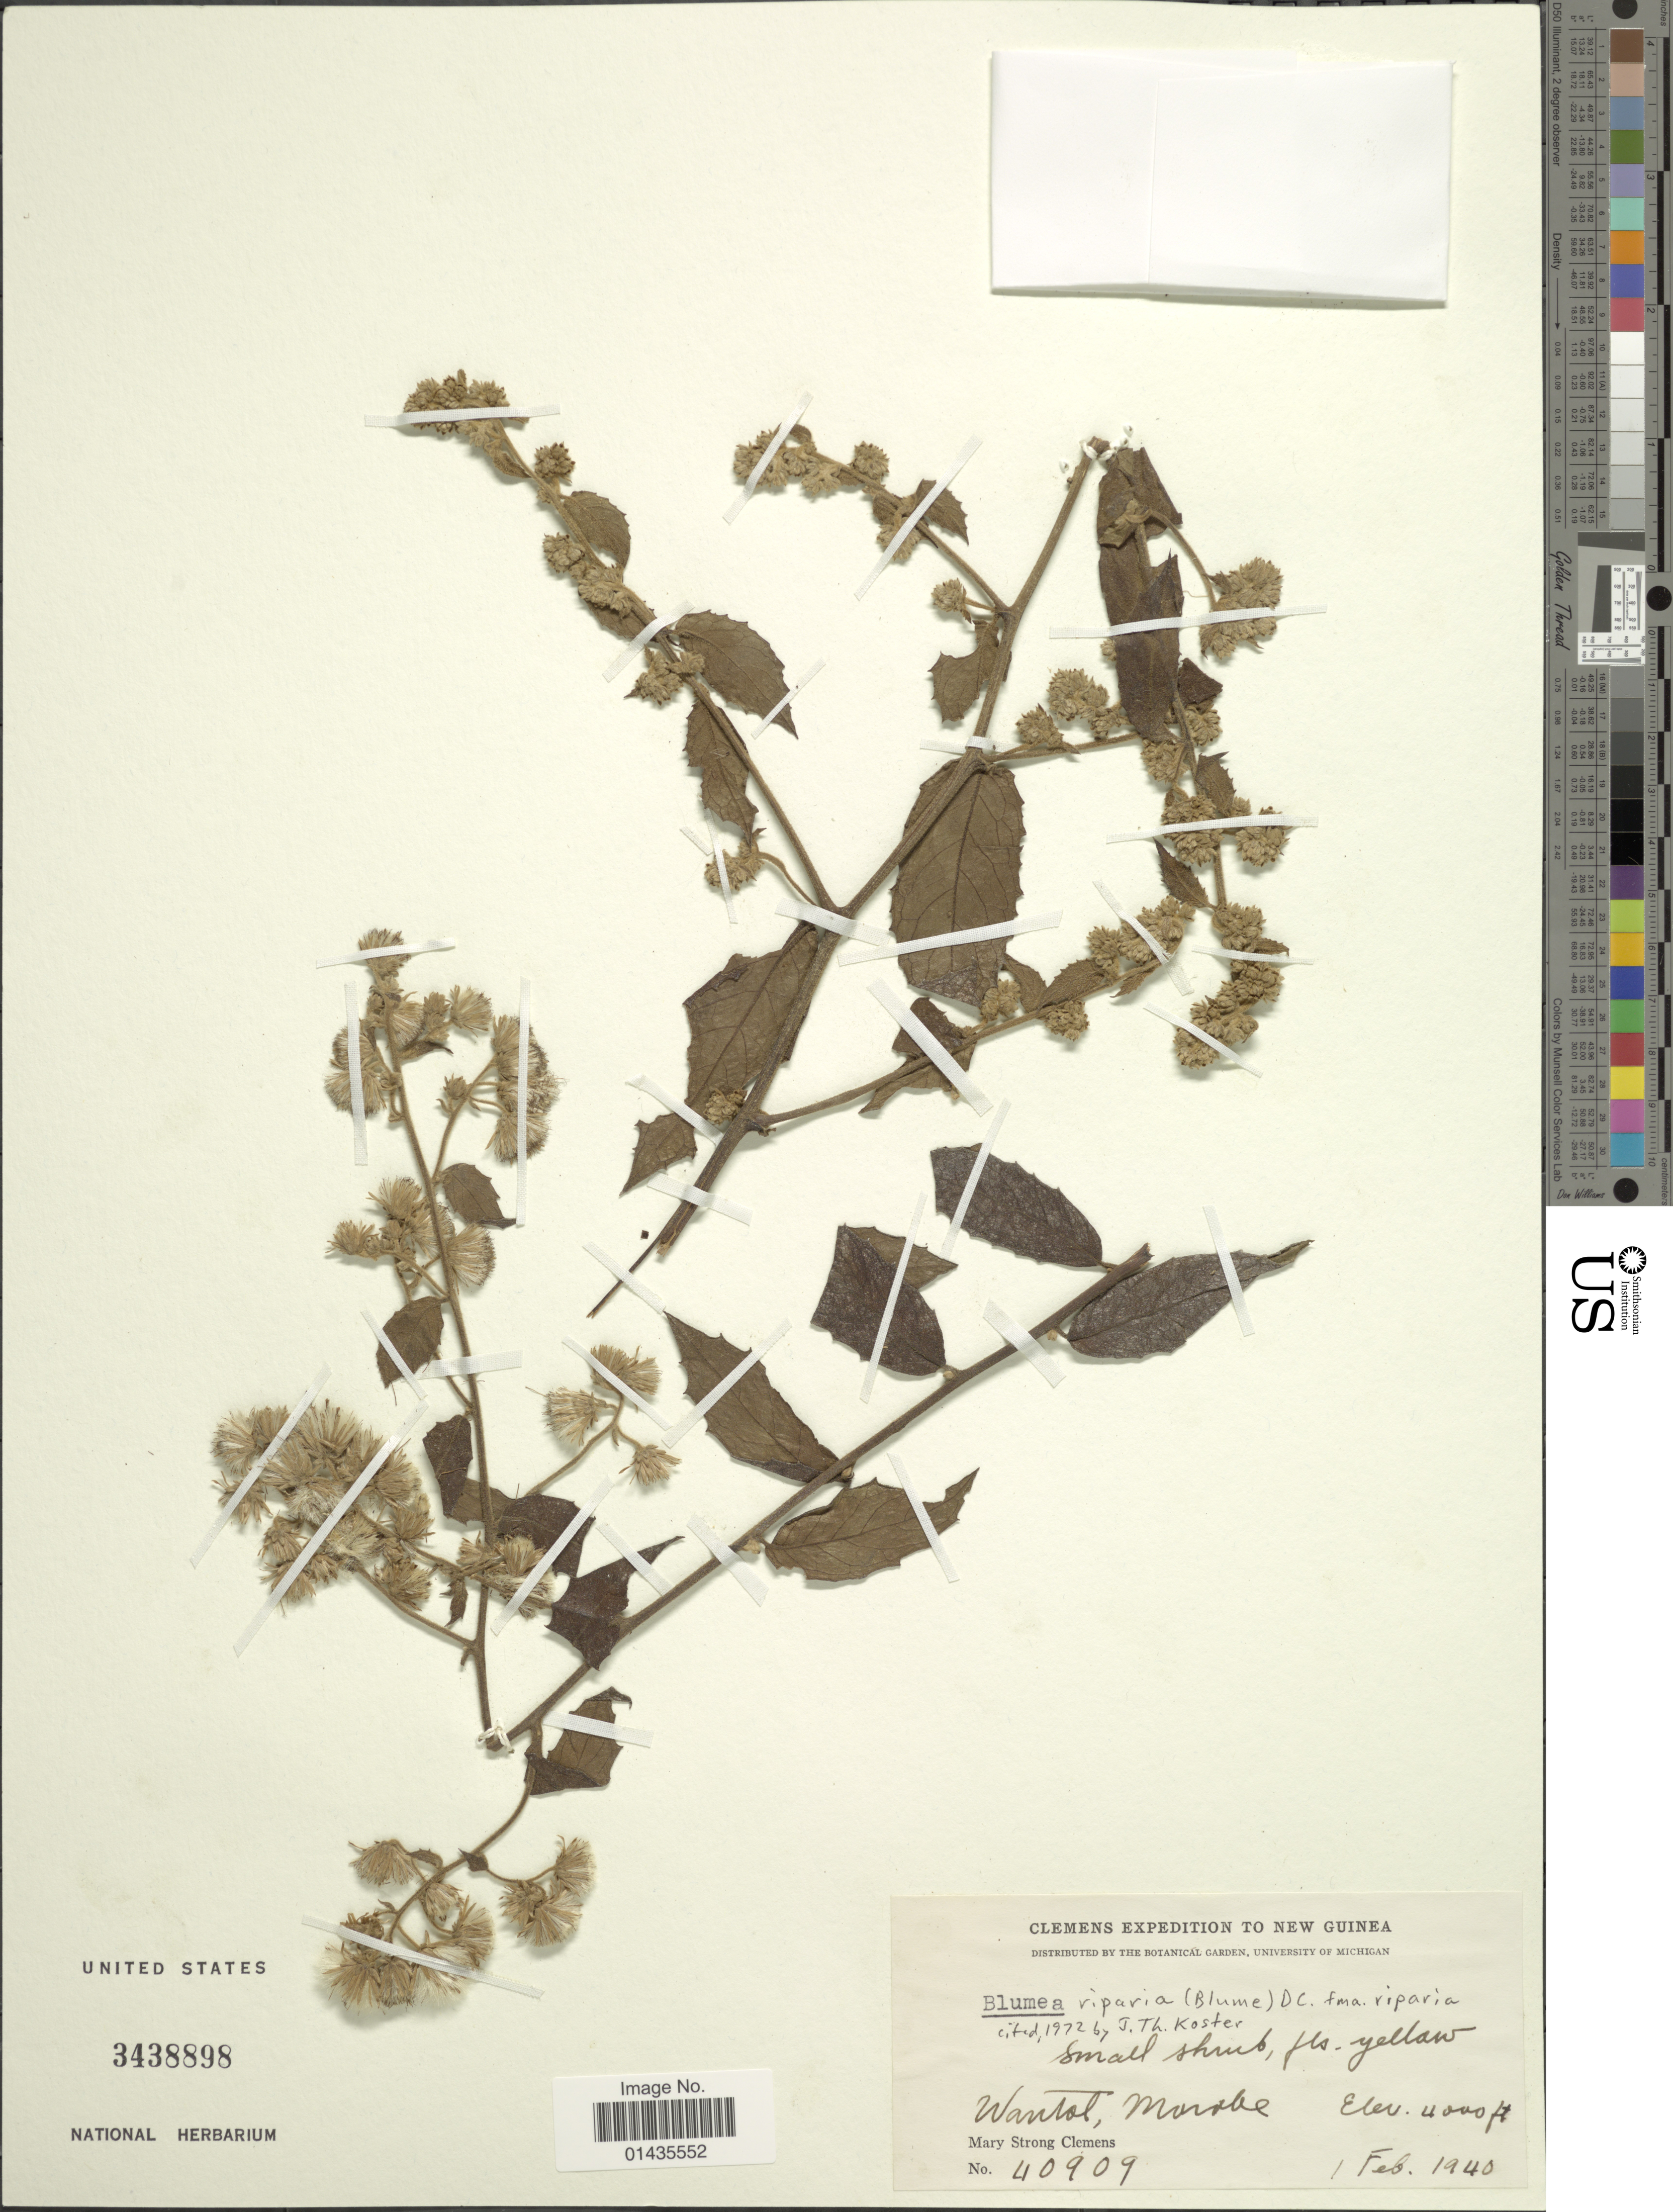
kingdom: Plantae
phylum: Tracheophyta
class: Magnoliopsida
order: Asterales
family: Asteraceae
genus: Blumea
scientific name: Blumea riparia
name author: (Blume) DC.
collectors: M. S. Clemens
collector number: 40909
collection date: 1940-02-01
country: Papua New Guinea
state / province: Morobe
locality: New Guinea, Wantol [interpreted]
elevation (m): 1219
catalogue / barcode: US 3438898